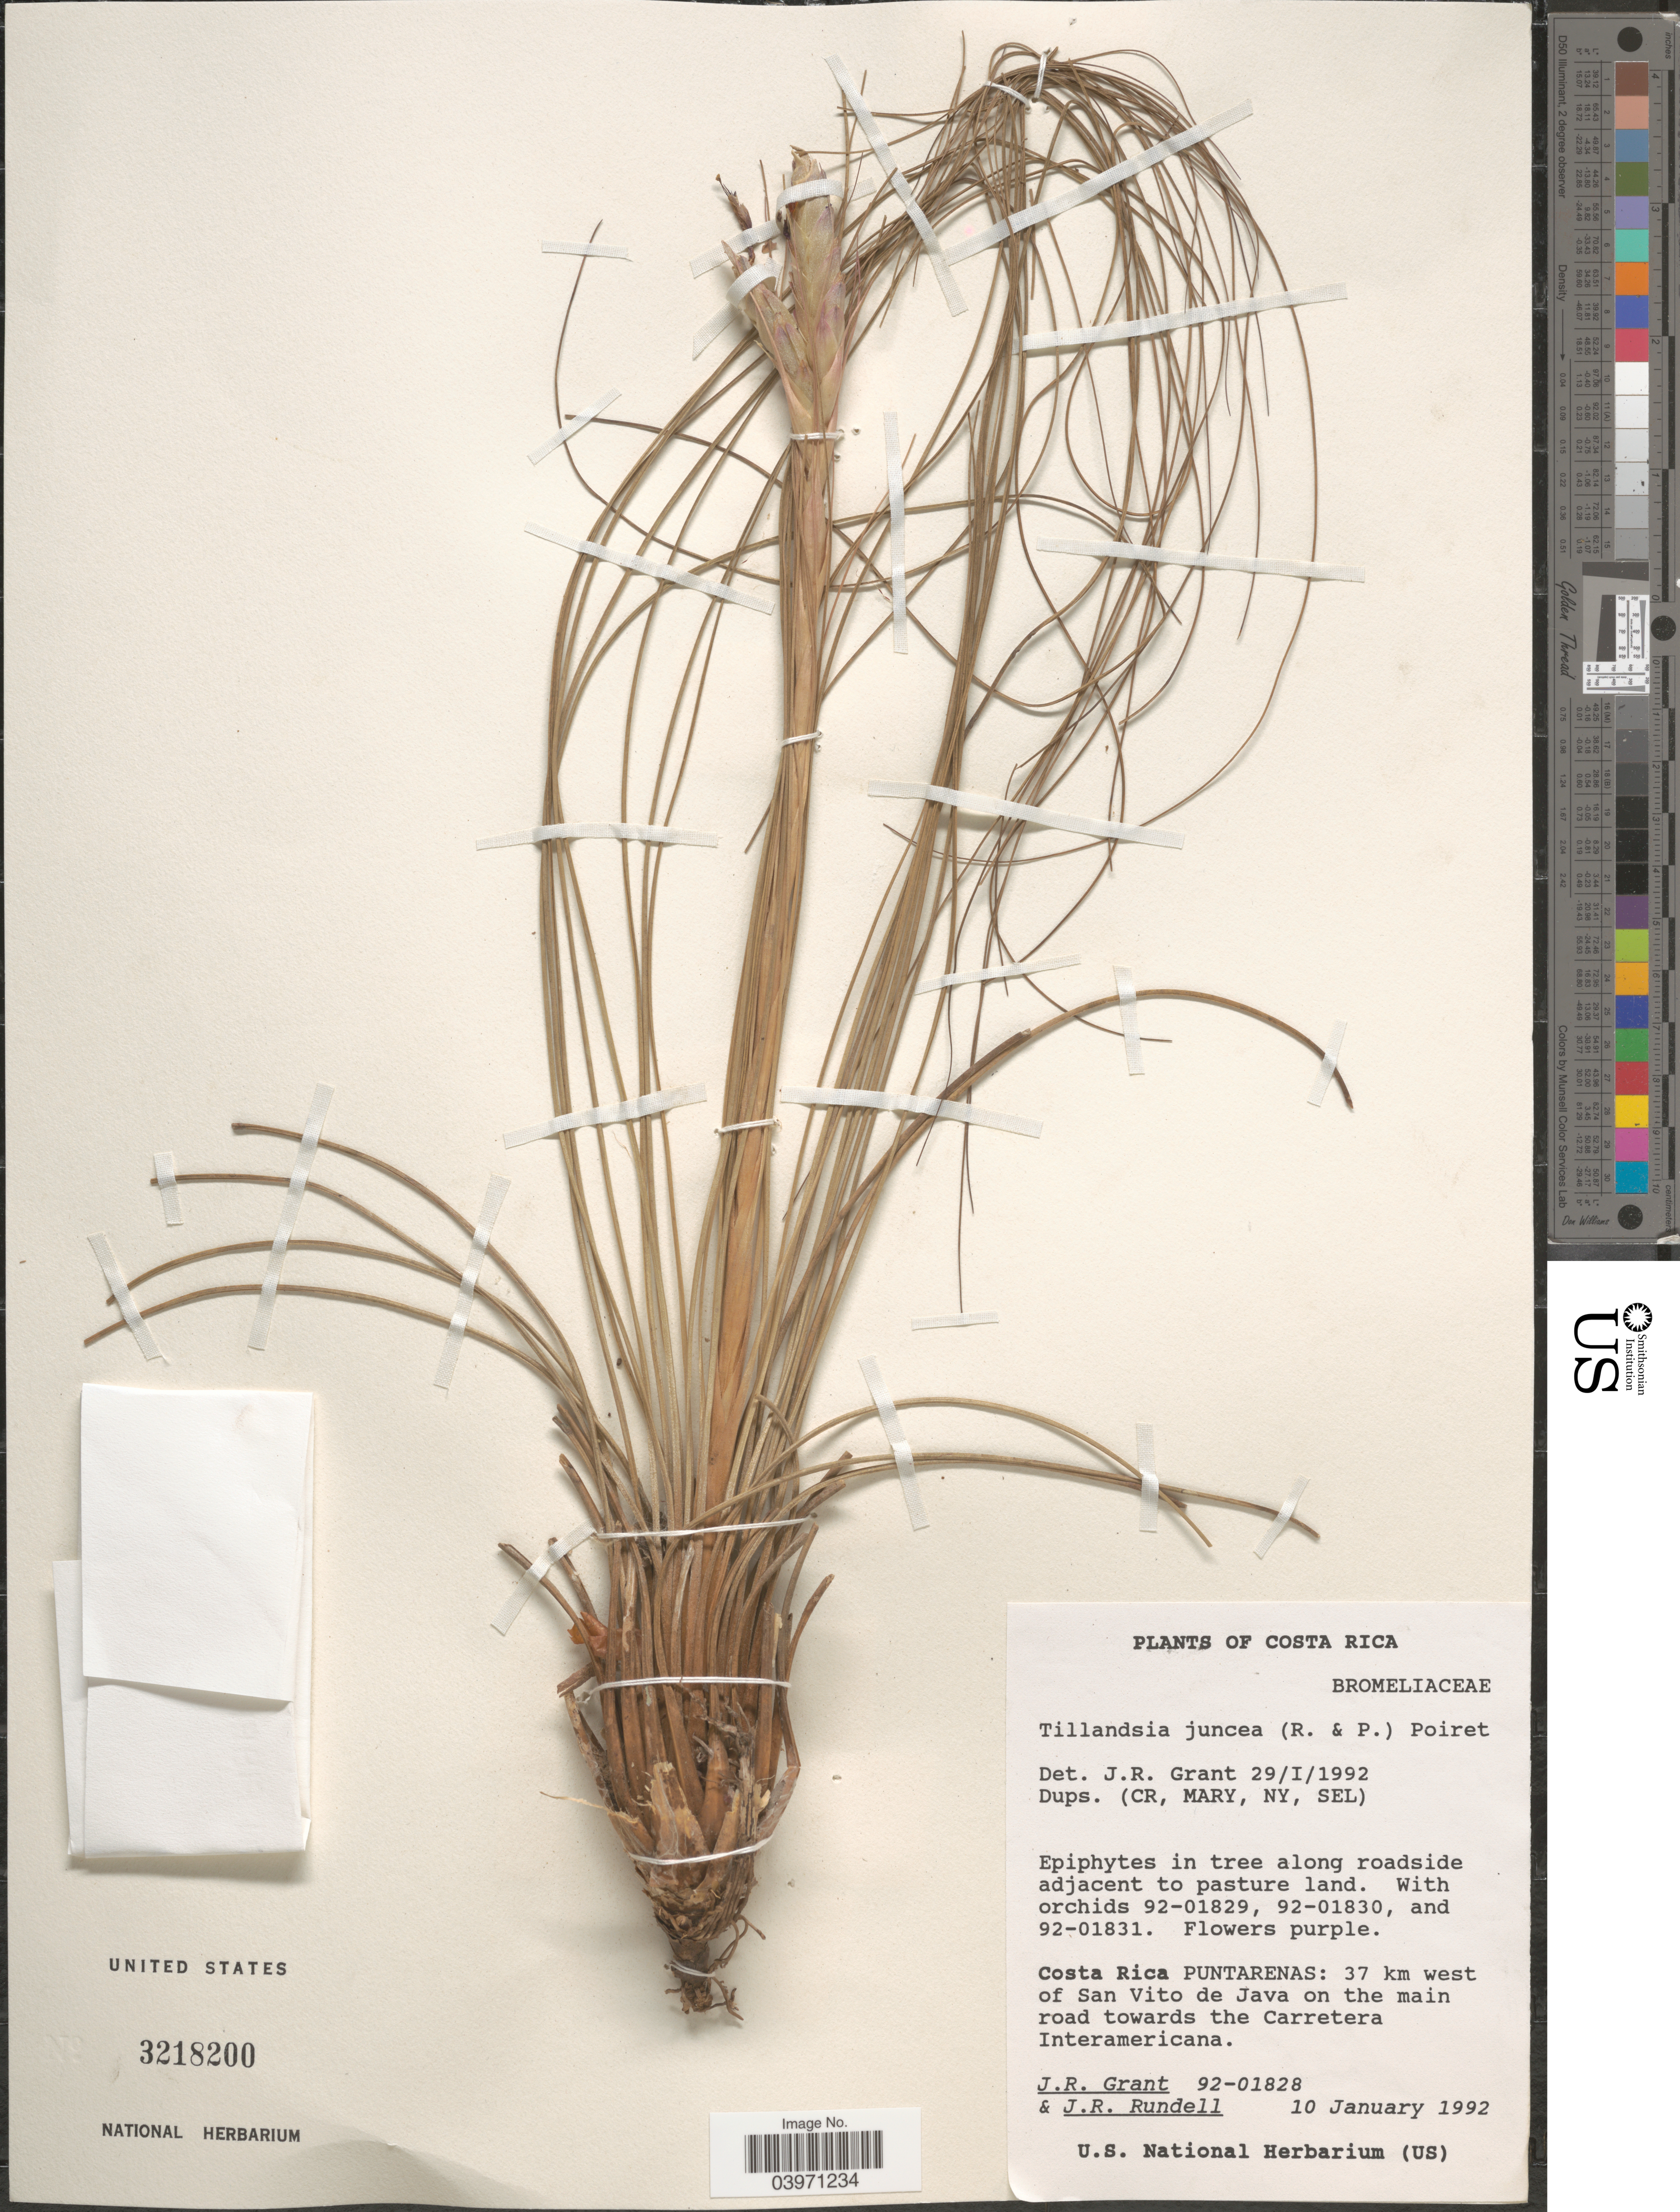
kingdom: Plantae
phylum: Tracheophyta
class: Liliopsida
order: Poales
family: Bromeliaceae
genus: Tillandsia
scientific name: Tillandsia juncea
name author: (Ruiz & Pav.) Poir.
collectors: J. Grant & J. R. Rundell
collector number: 92-01828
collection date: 1992-01-10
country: Costa Rica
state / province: Puntarenas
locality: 37 km west of San Vito de Java on the main road towards the Carretera Interamericana.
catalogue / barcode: US 3218200